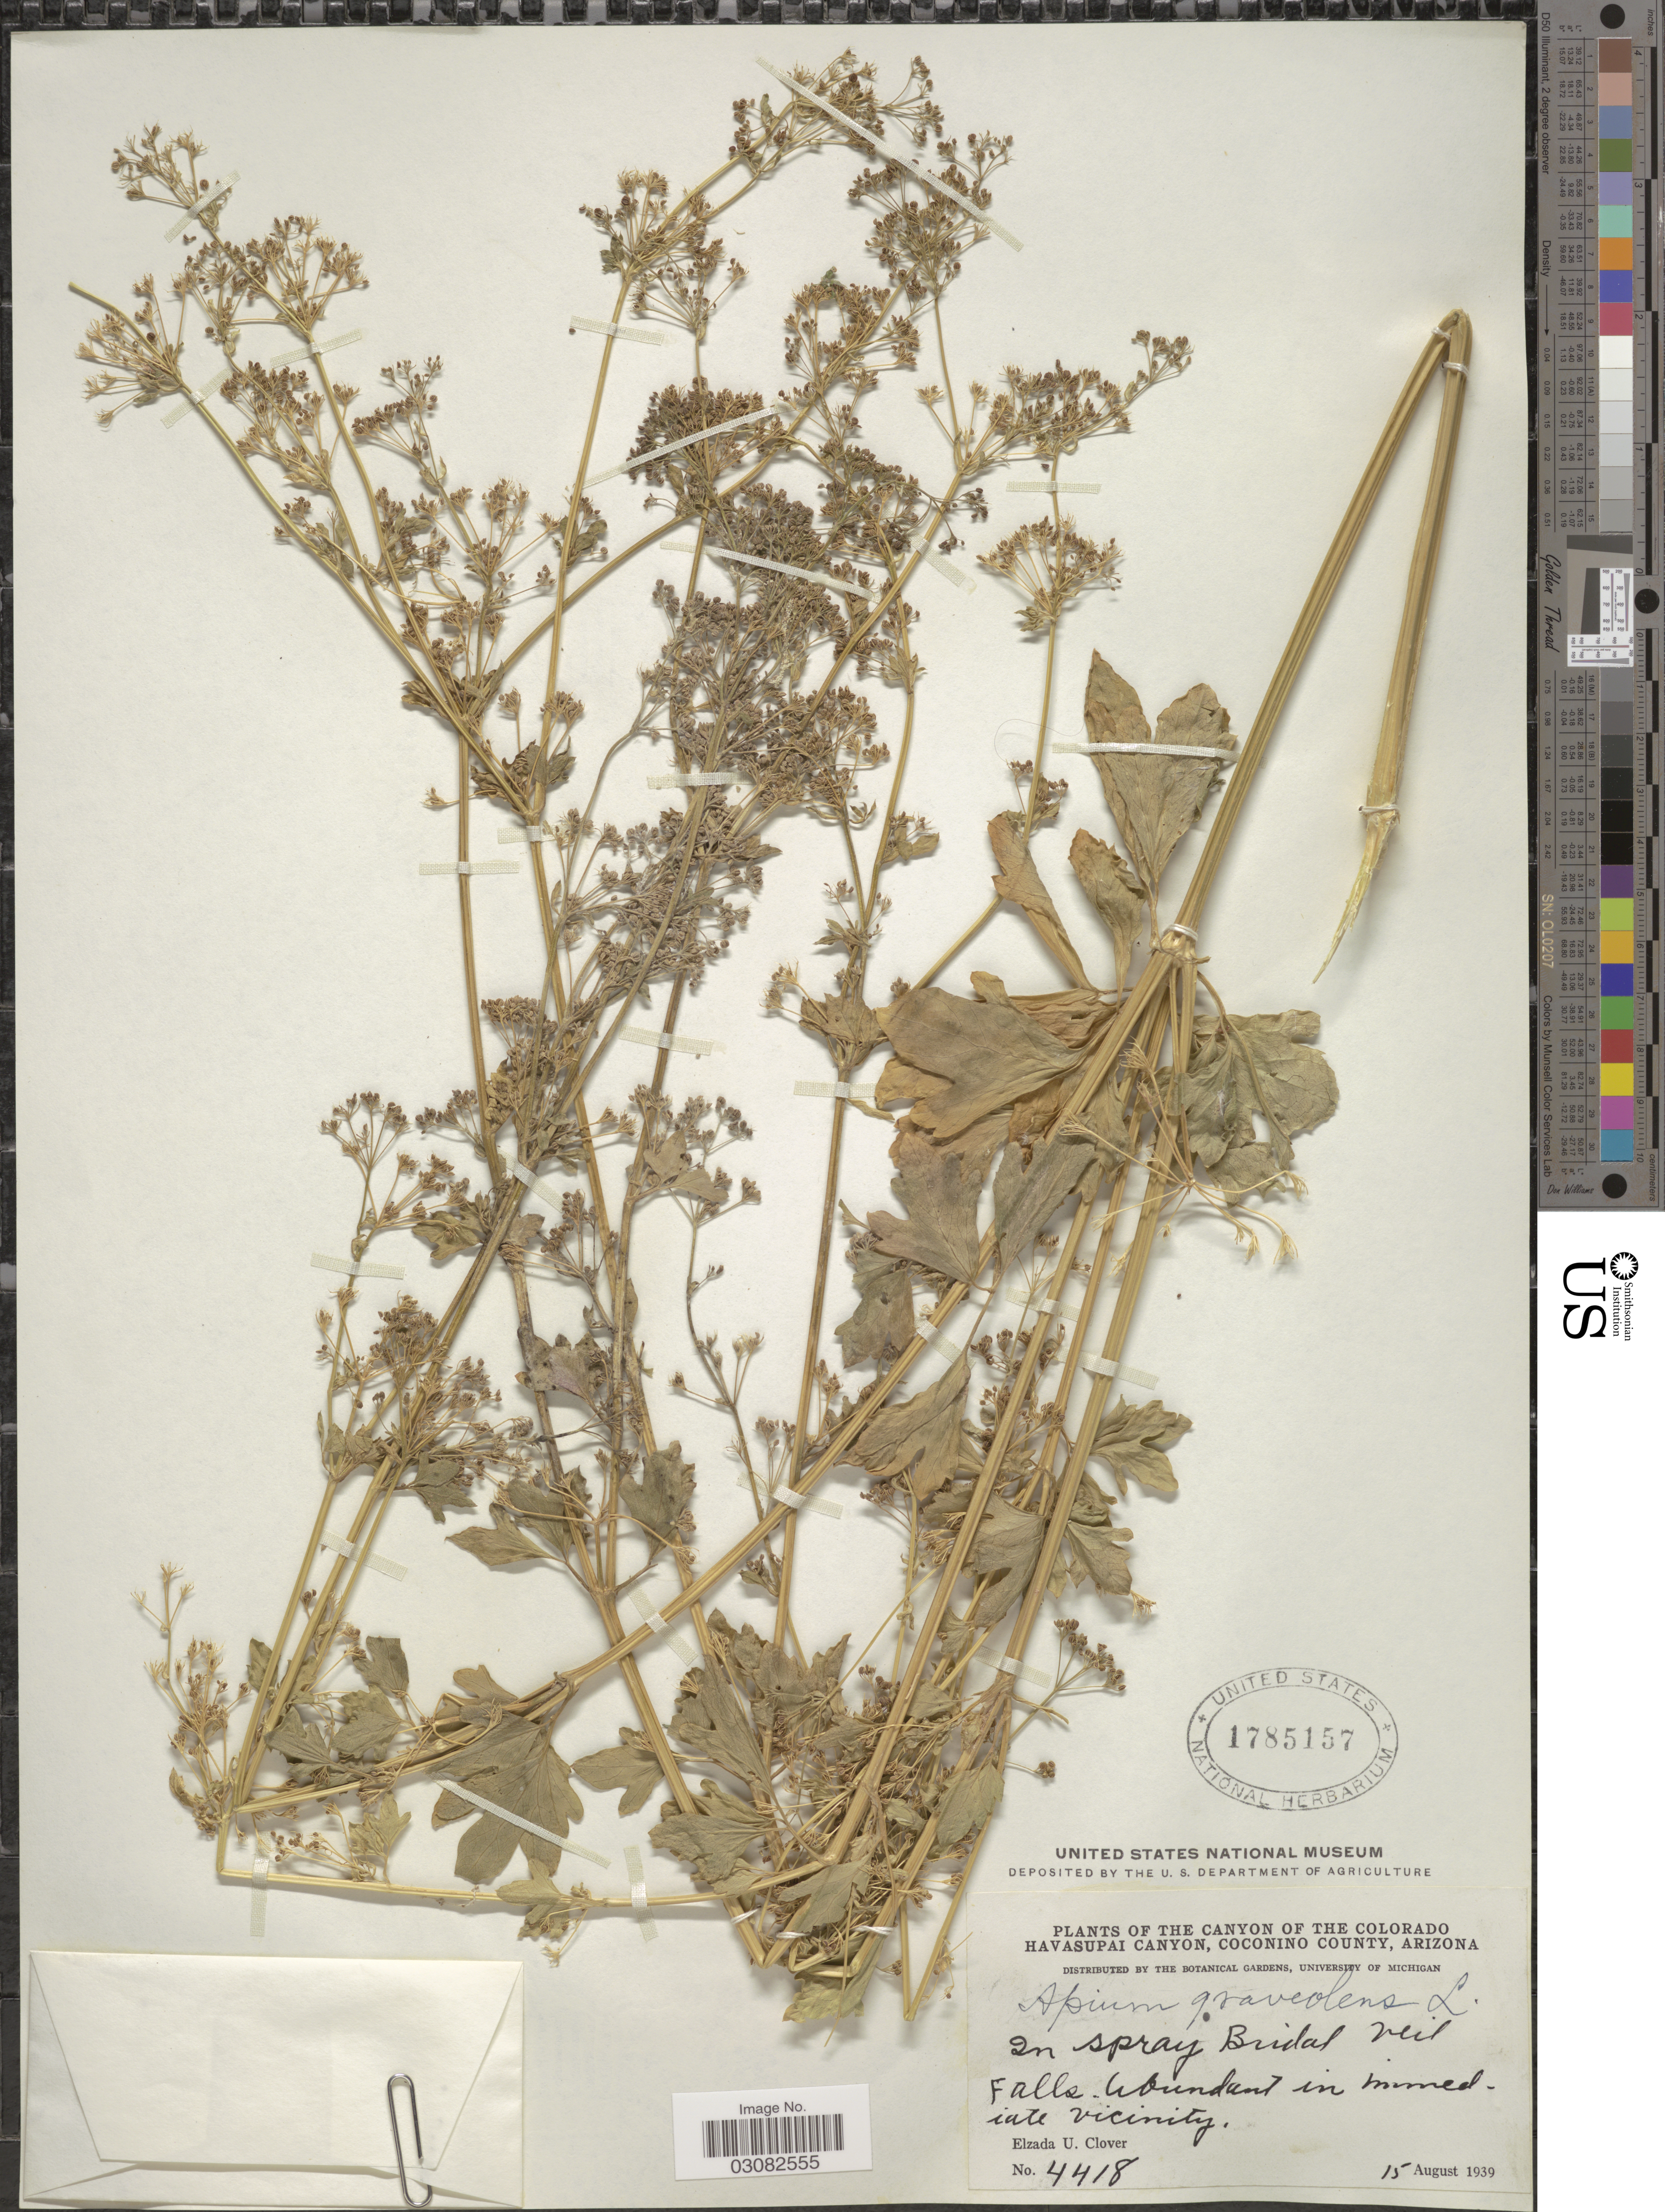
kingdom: Plantae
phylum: Tracheophyta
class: Magnoliopsida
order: Apiales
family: Apiaceae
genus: Apium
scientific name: Apium graveolens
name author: L.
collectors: E. U. Clover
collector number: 4418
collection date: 1939-08-15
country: United States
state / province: Arizona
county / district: Coconino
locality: The Canyon of the Colorado Havasupai Canyon, Coconino County, Arizona. In spray Bridal Veil Falls. Abundant in immediate vicinity.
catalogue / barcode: US 1785157